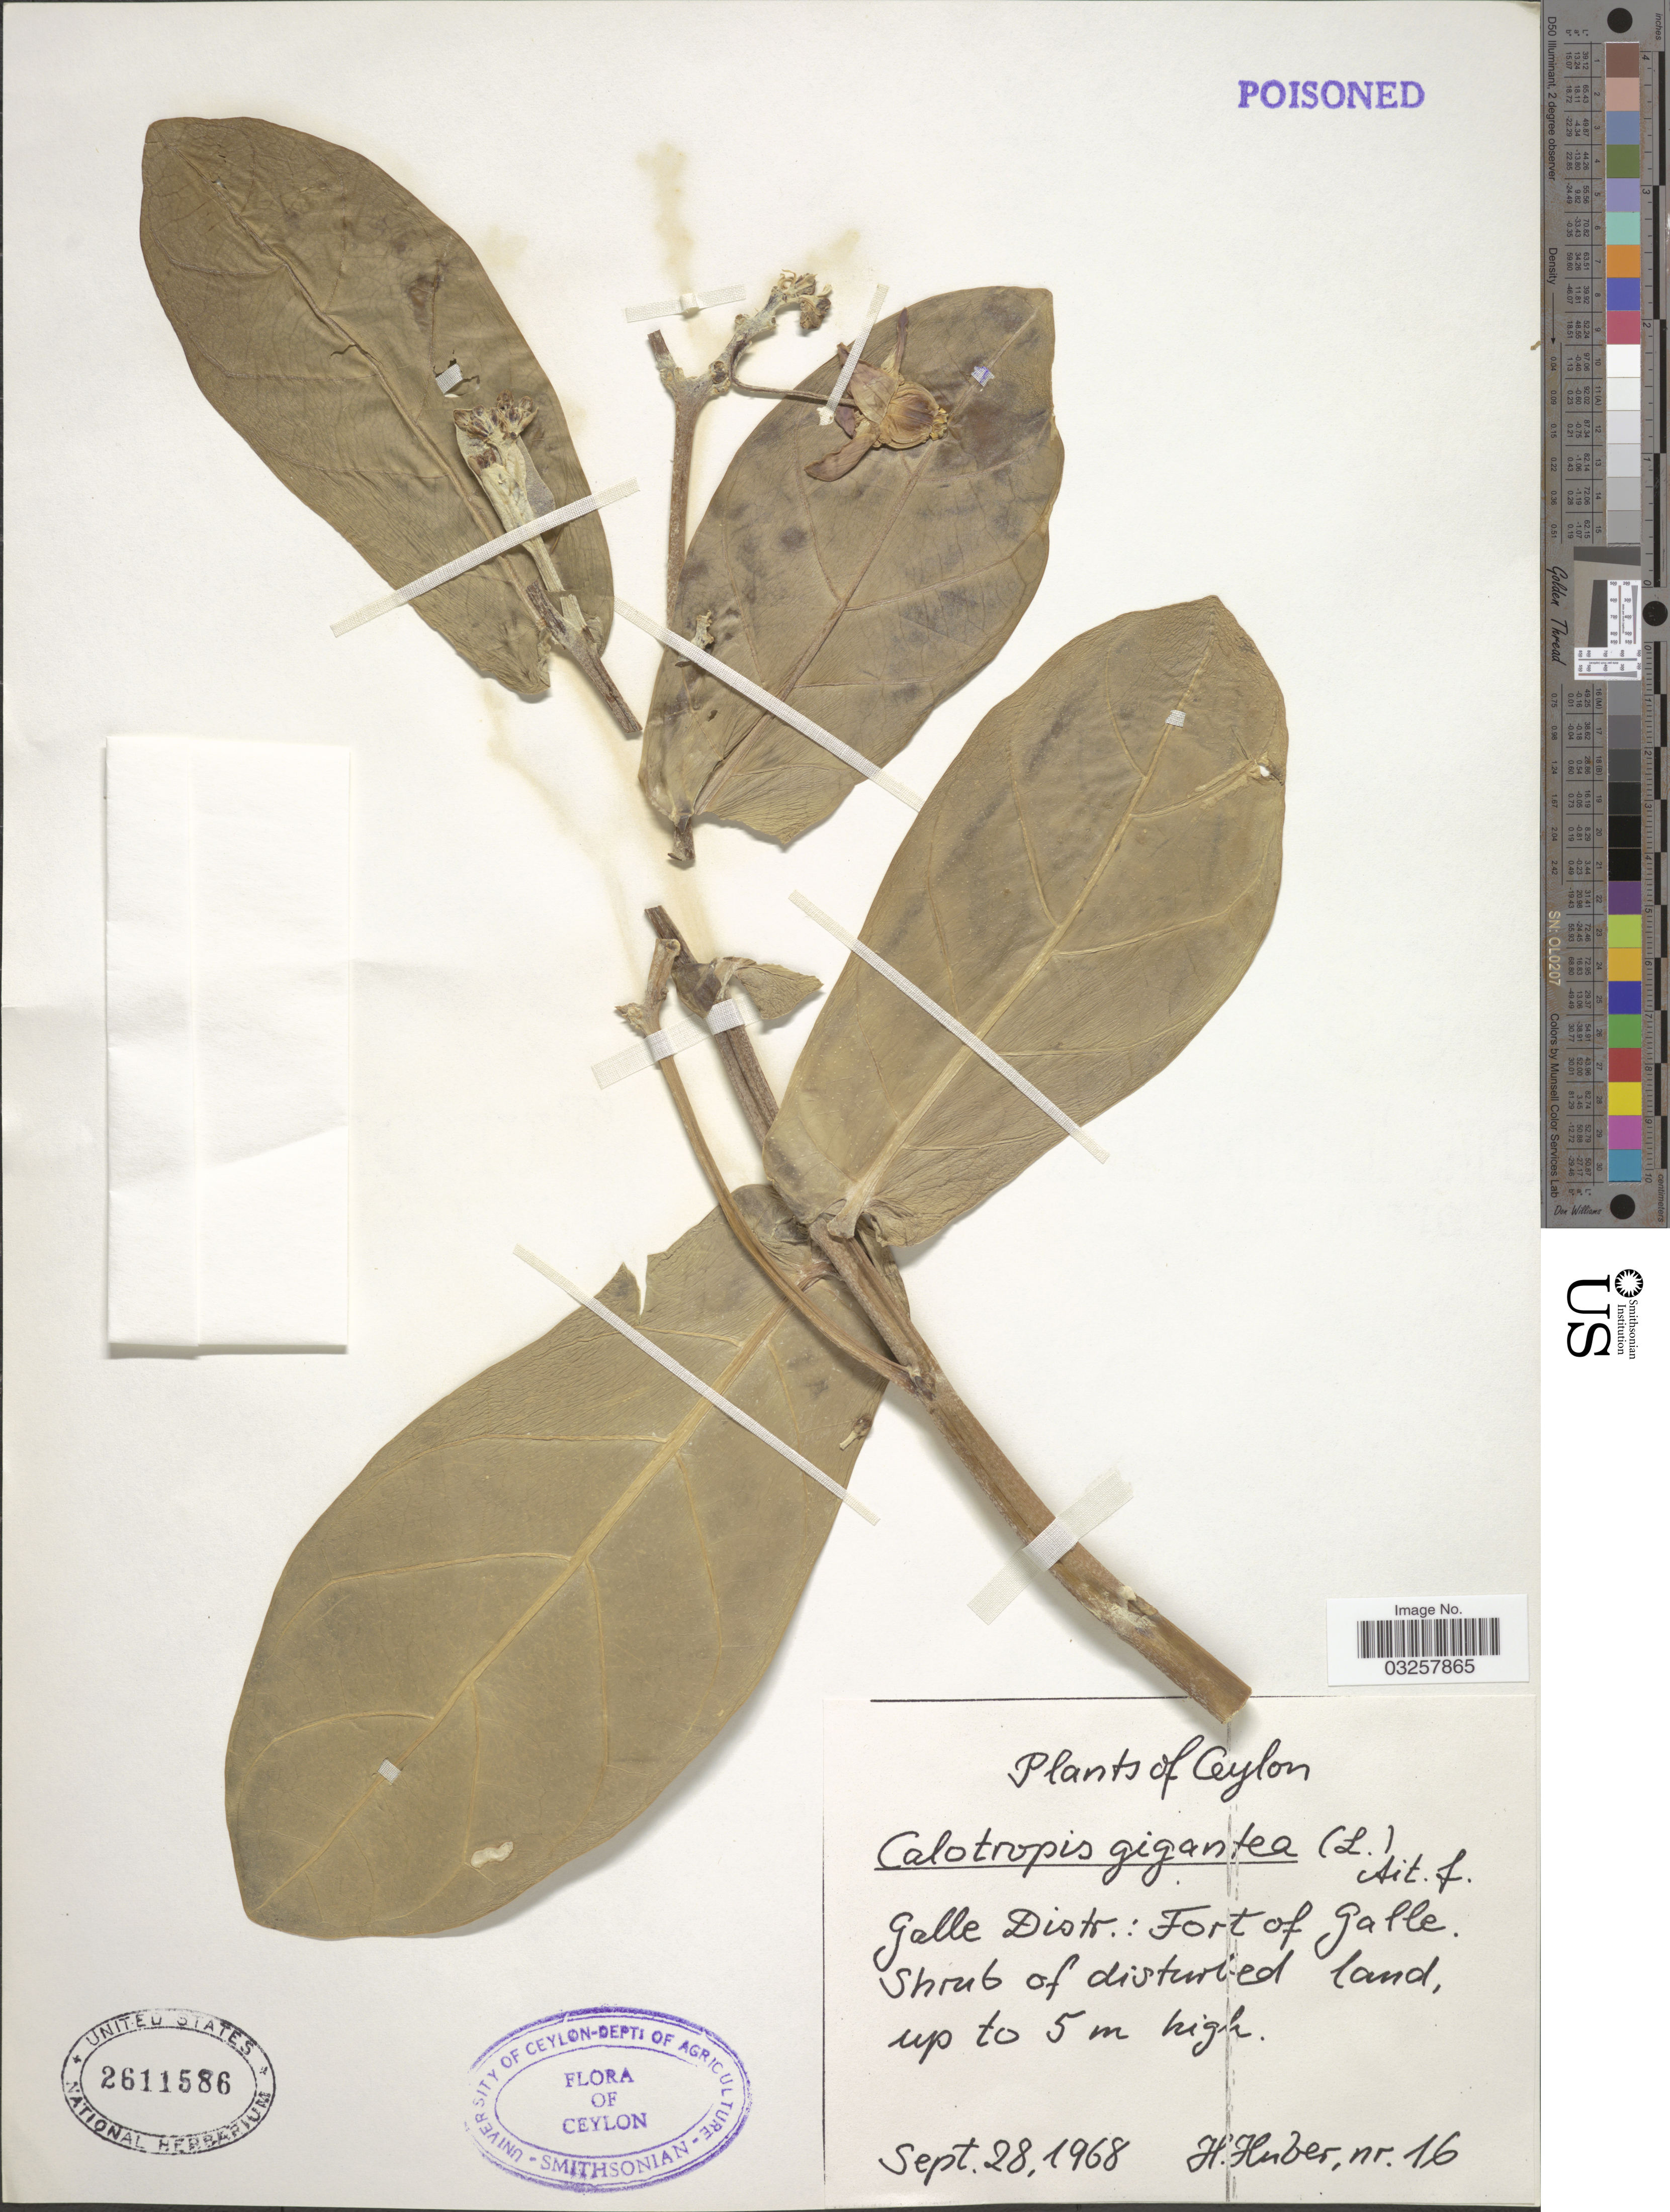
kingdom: Plantae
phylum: Tracheophyta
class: Magnoliopsida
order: Gentianales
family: Apocynaceae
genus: Calotropis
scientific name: Calotropis gigantea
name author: (L.) W.T. Aiton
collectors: H. Huber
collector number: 16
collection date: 1968-09-28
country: Sri Lanka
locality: Ceylon. Galle Distr.: Fort of Galle.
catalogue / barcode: US 2611586